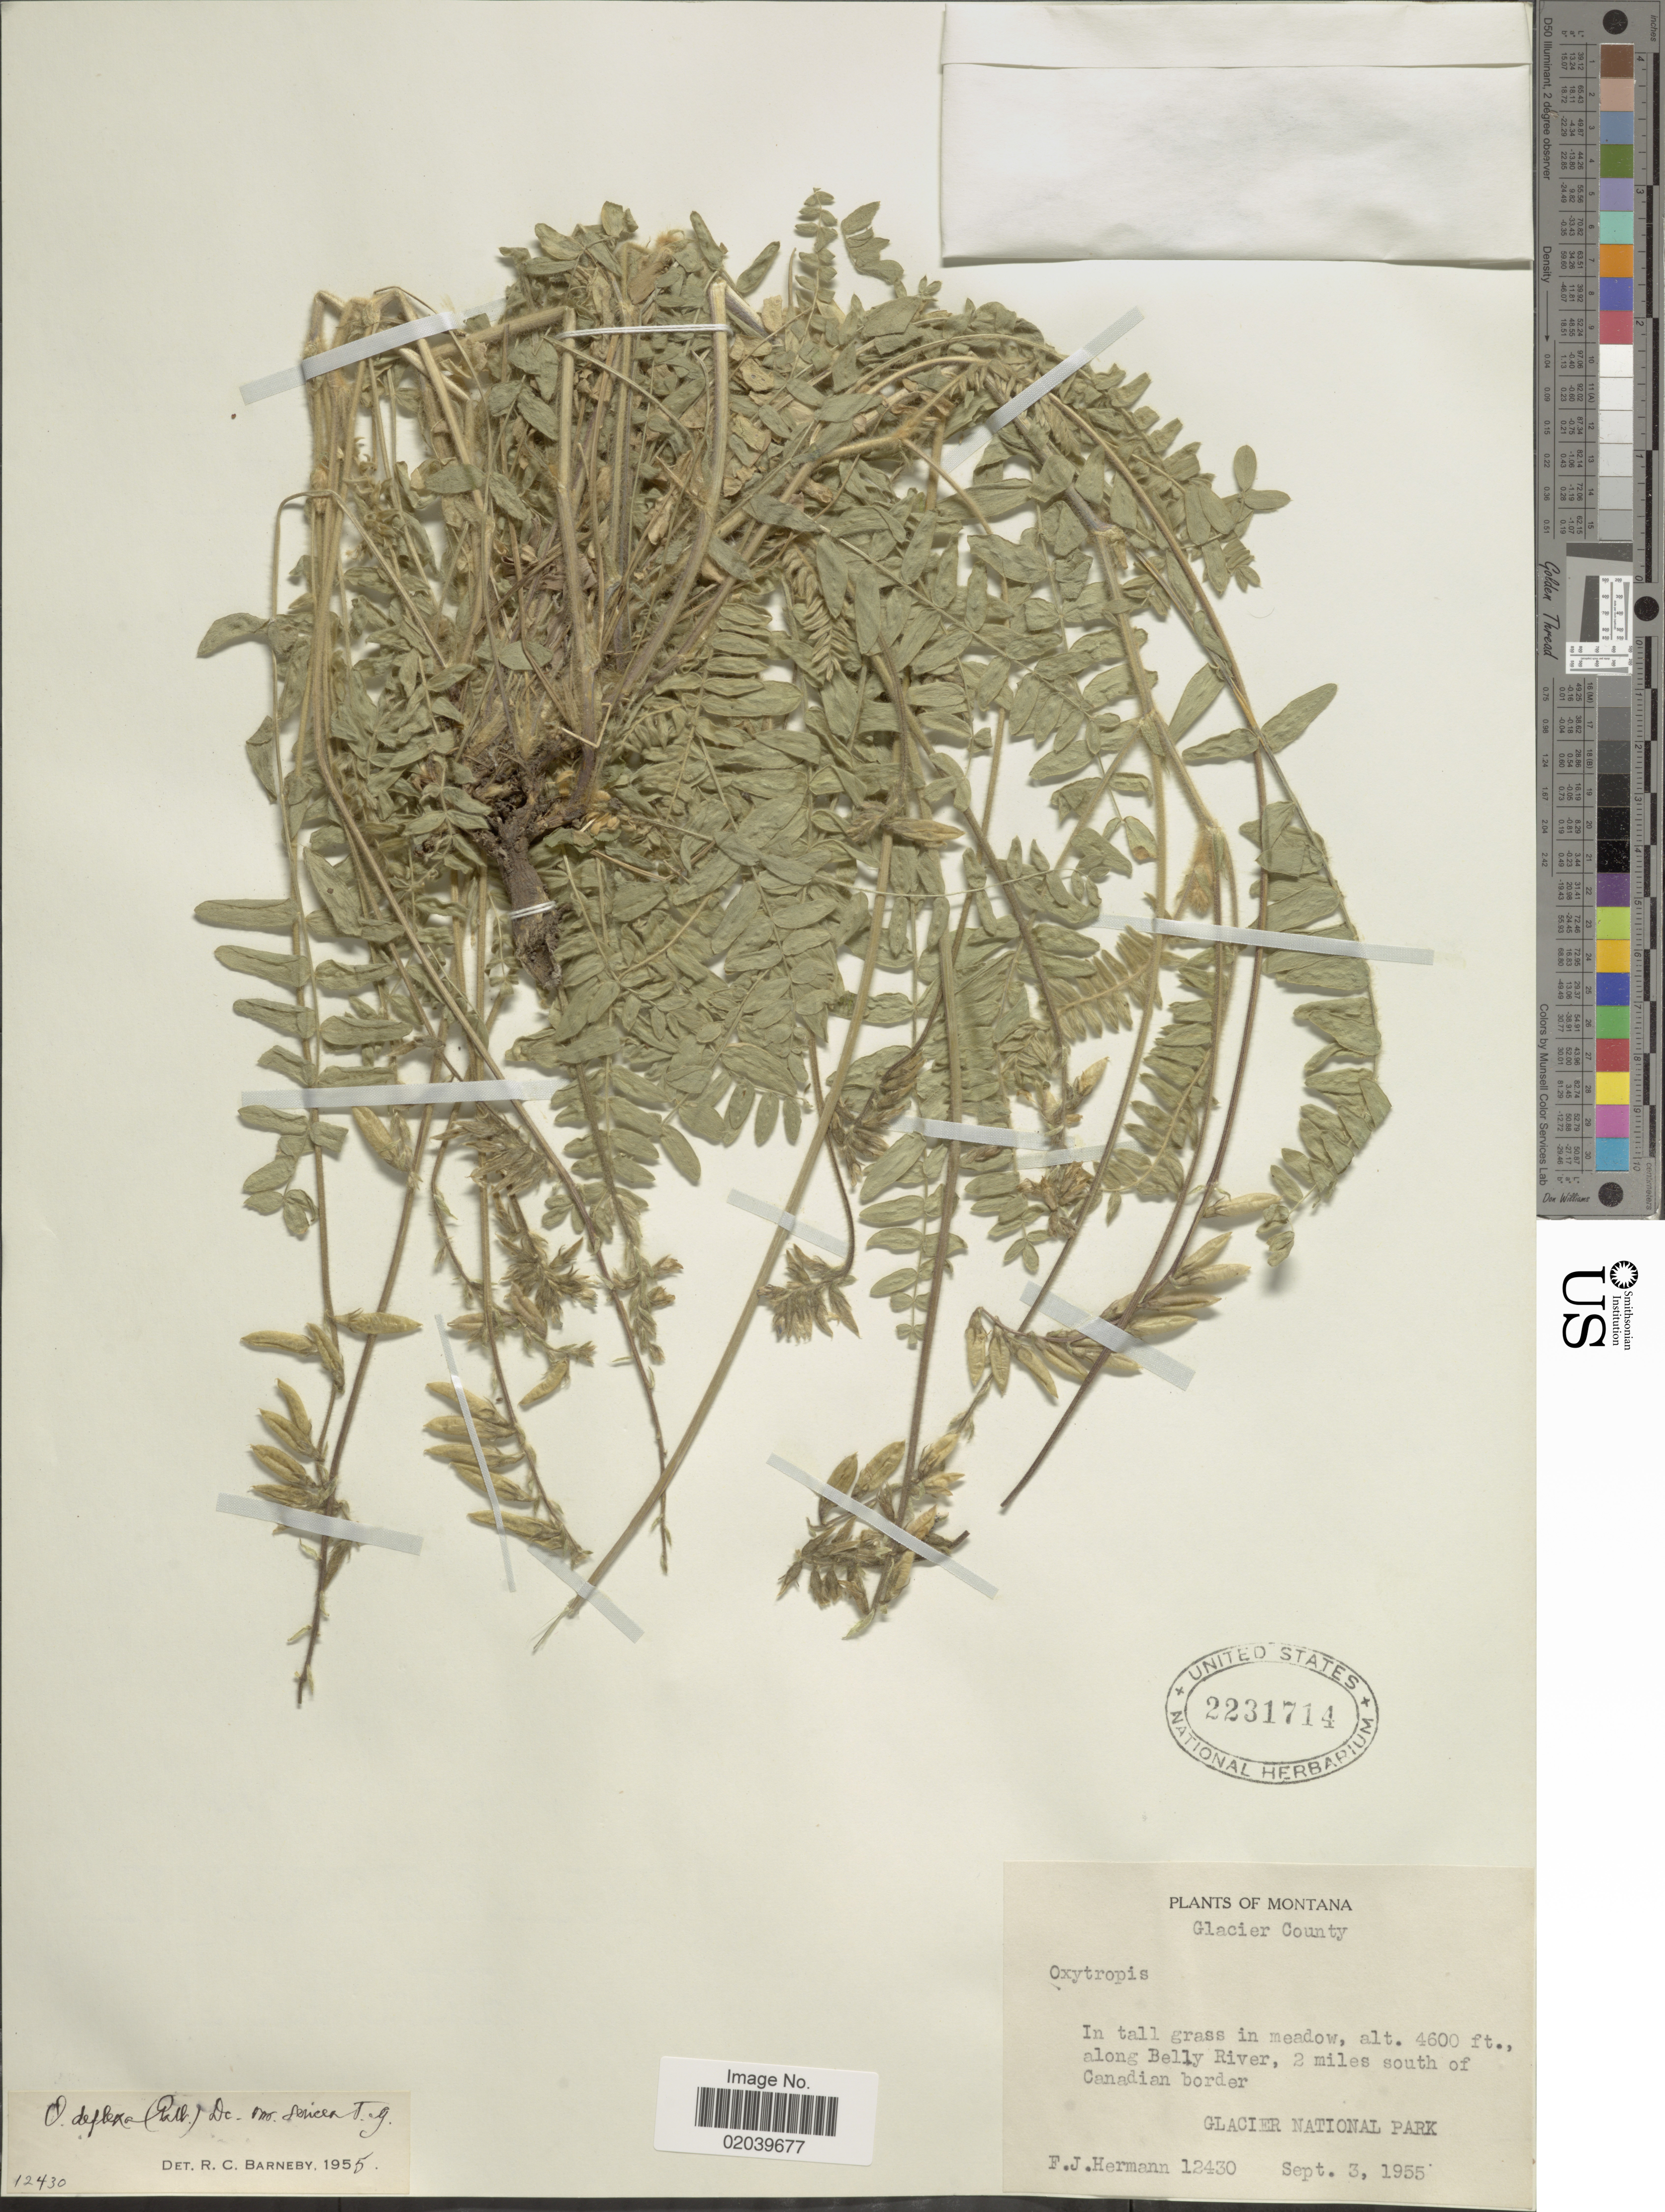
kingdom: Plantae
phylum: Tracheophyta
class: Magnoliopsida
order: Fabales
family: Fabaceae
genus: Oxytropis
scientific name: Oxytropis deflexa var. sericea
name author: Torr. & A. Gray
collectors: F. J. Hermann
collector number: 12430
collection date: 1955-09-03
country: United States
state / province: Montana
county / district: Glacier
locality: Along Belly River, 2 miles south of Canadian border, Glacier National Park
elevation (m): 1402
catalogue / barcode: US 2231714